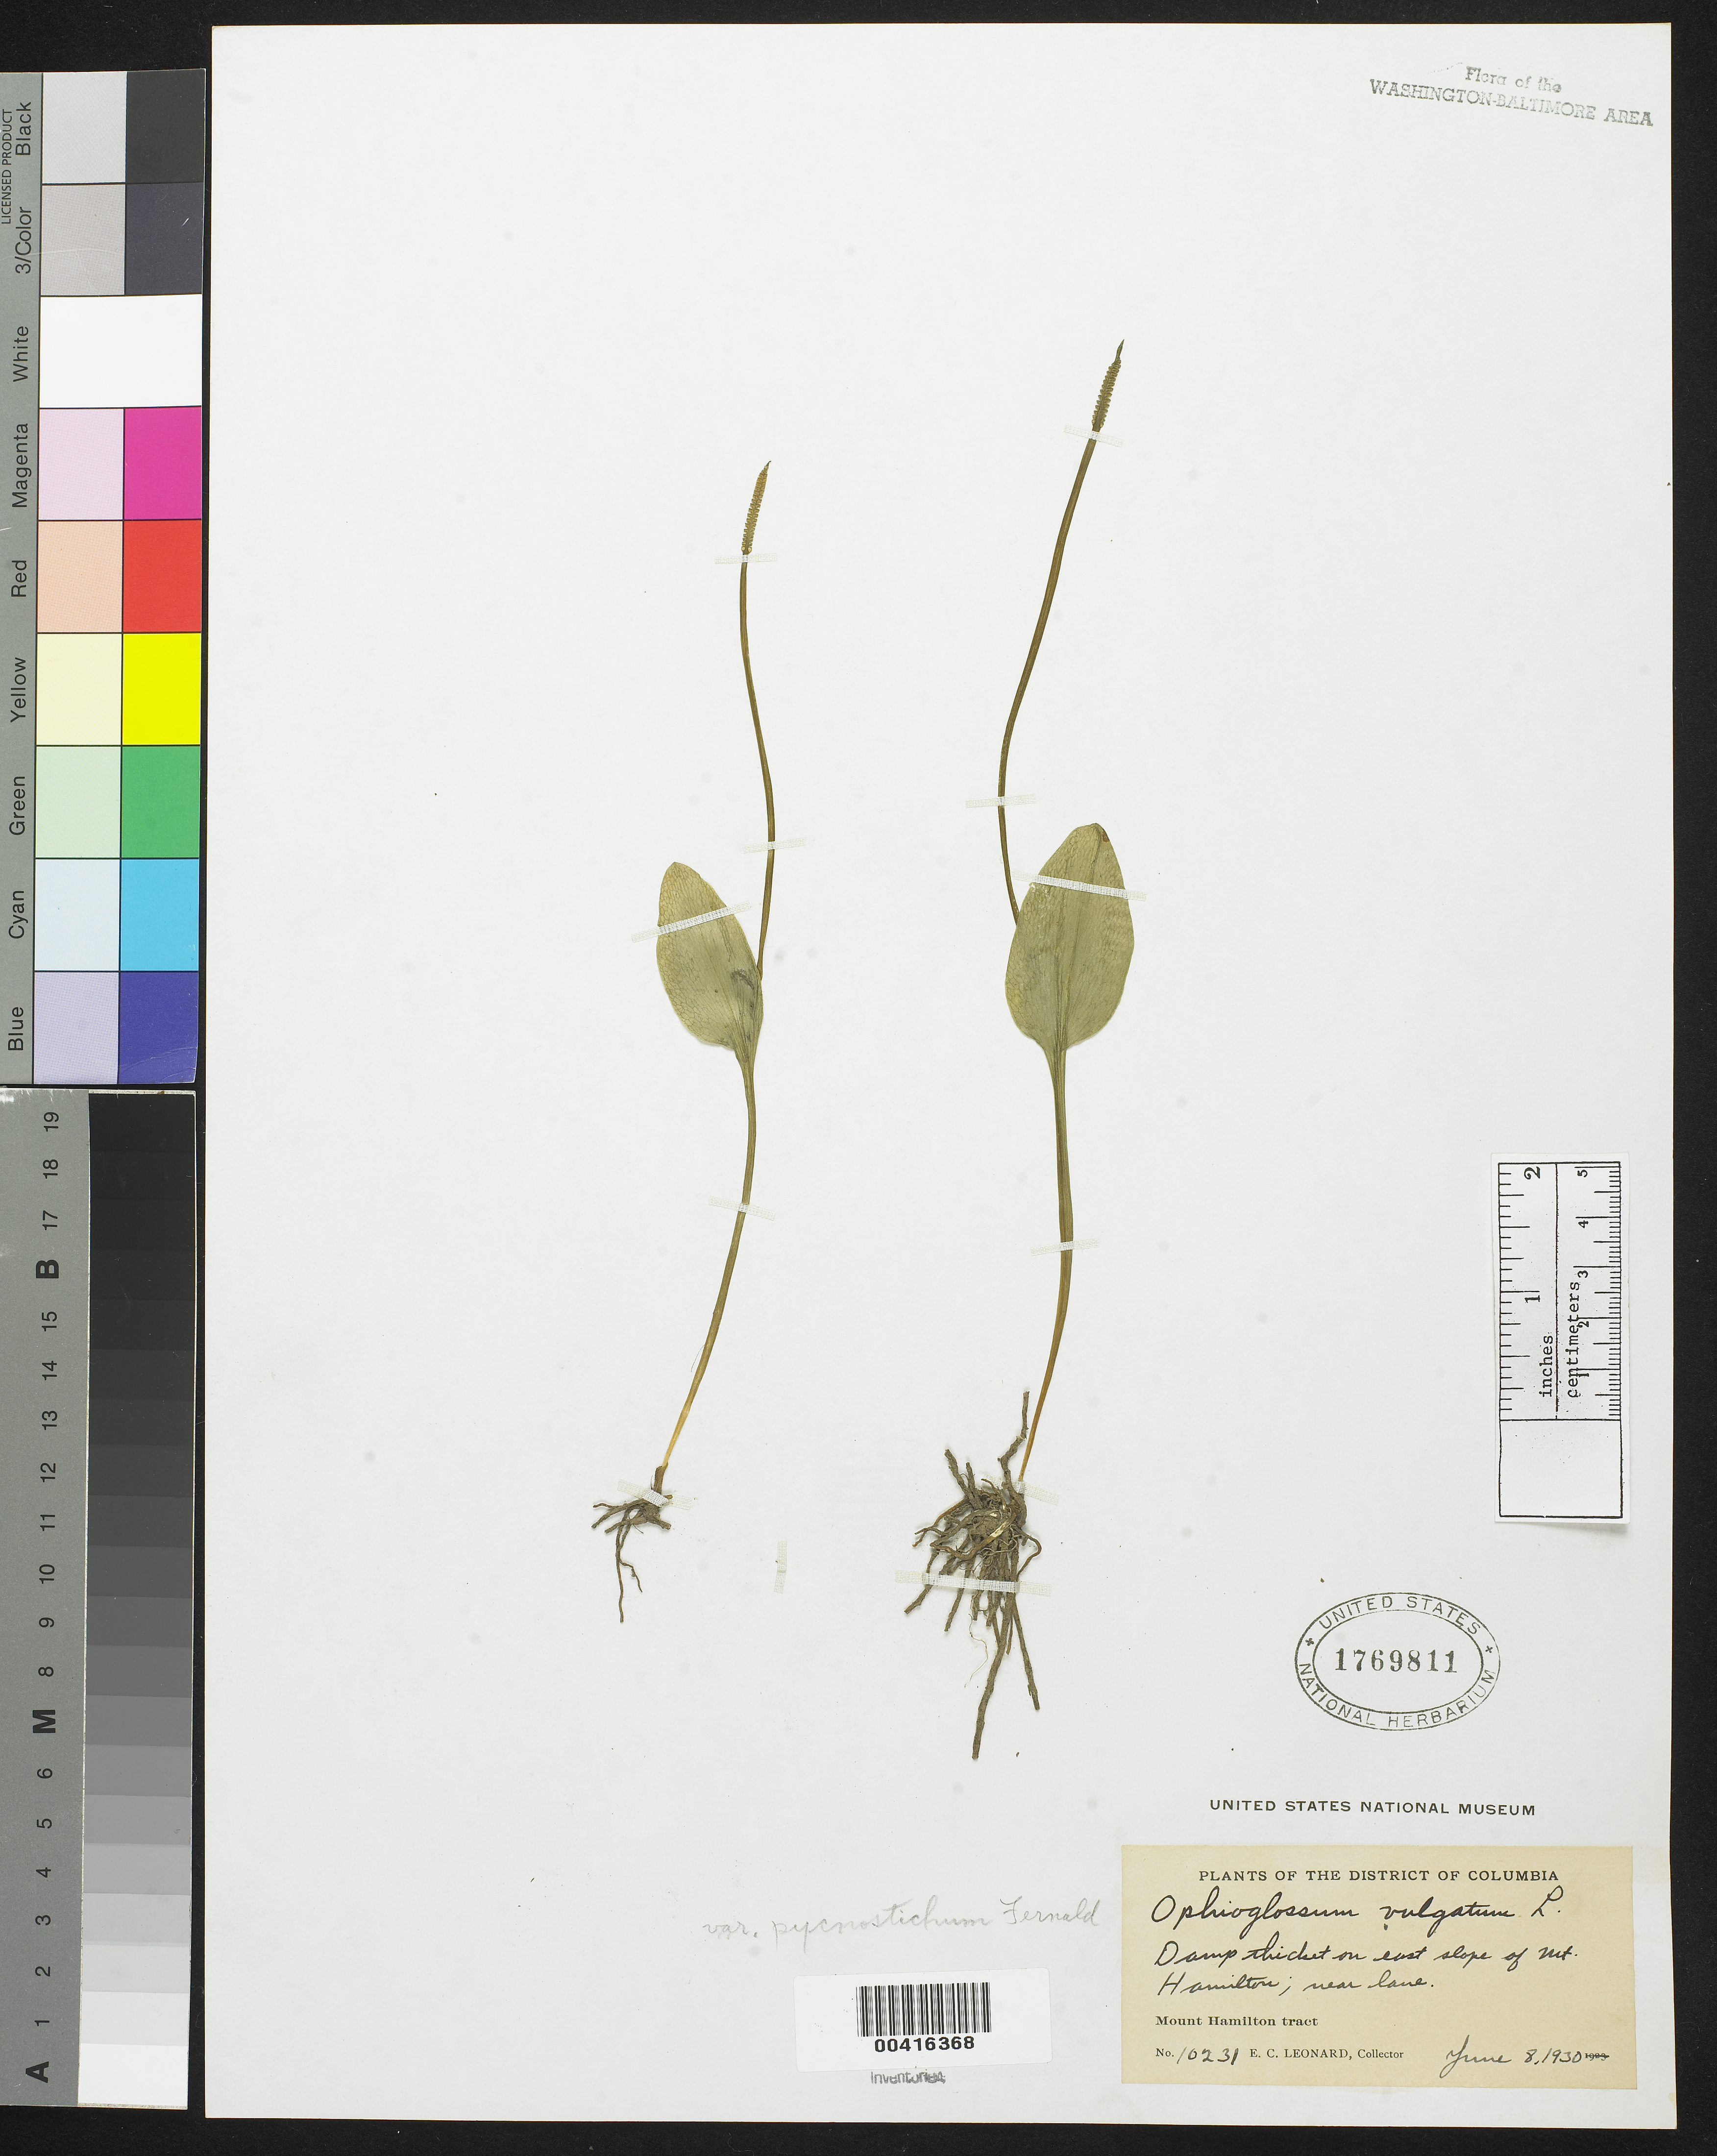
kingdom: Plantae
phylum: Tracheophyta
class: Polypodiopsida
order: Ophioglossales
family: Ophioglossaceae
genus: Ophioglossum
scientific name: Ophioglossum vulgatum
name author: L.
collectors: E. C. Leonard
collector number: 10231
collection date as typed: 08 Jun 1930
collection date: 1930-06-08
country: United States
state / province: District of Columbia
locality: Mount Hamilton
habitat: Damp thicket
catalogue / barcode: US 1769811